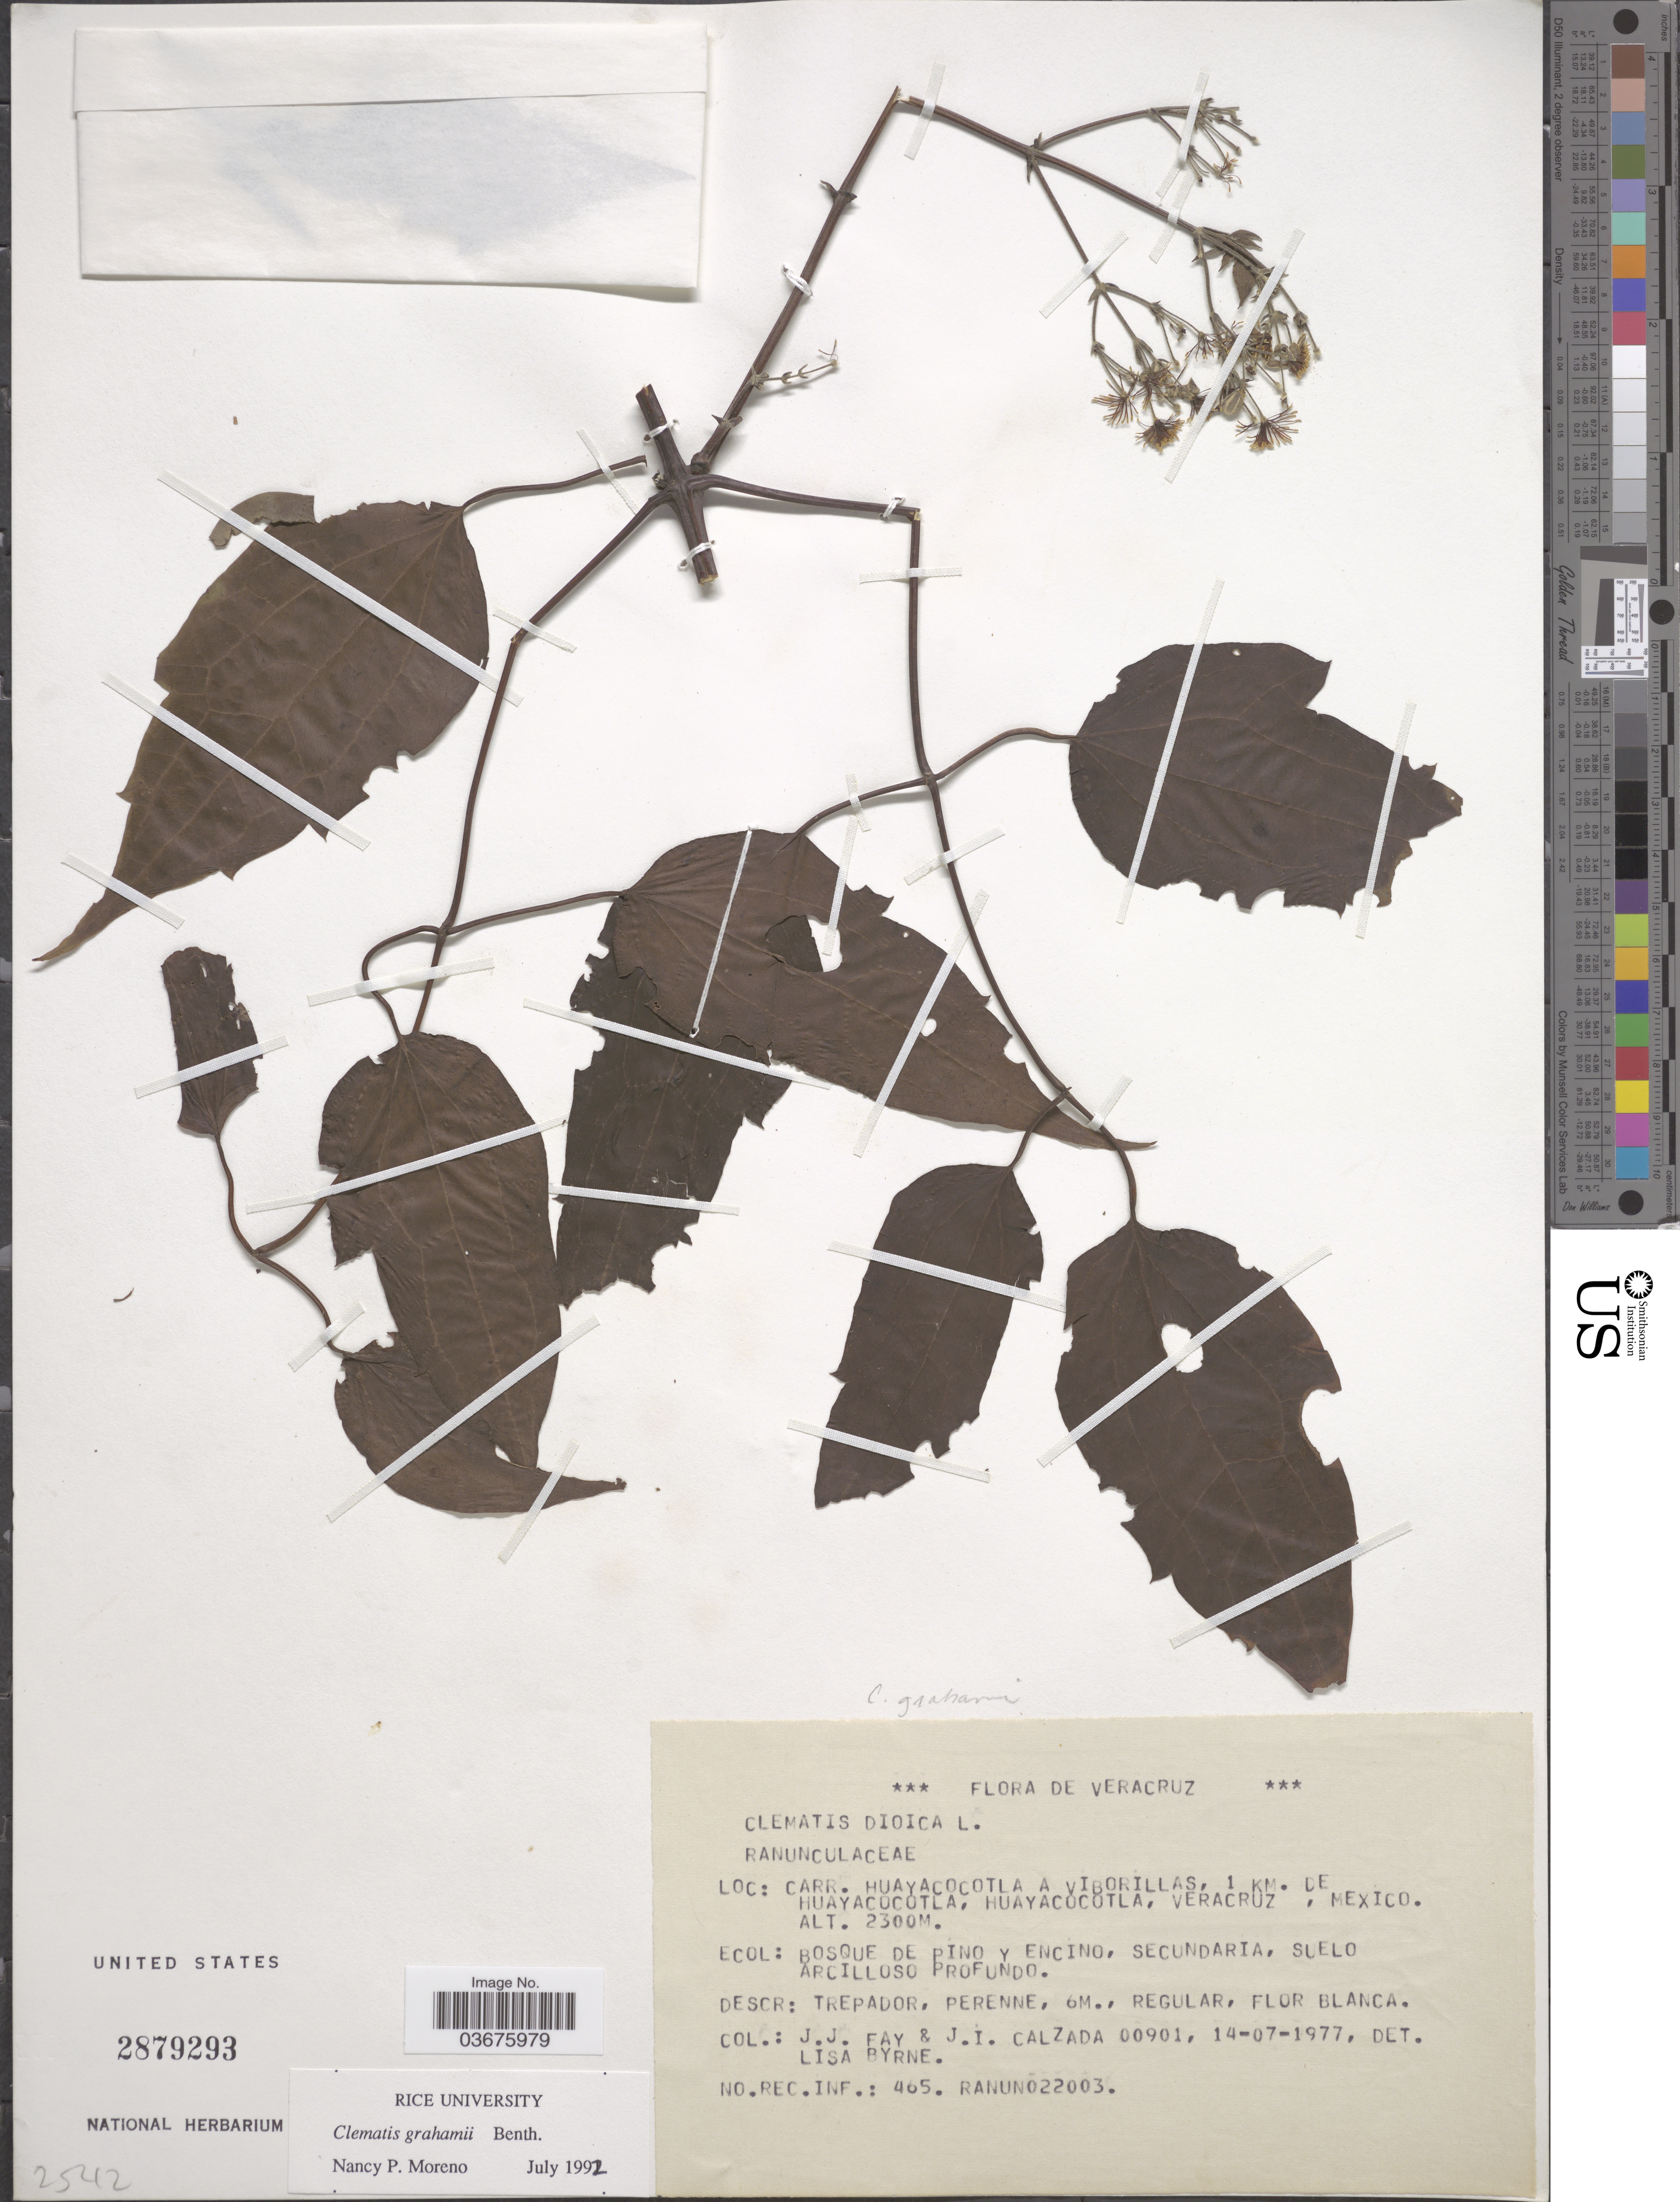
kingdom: Plantae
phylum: Tracheophyta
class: Magnoliopsida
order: Ranunculales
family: Ranunculaceae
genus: Clematis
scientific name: Clematis grahamii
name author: Benth.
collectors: J. Fay & J. I. Calzada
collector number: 00901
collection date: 1977-07-14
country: Mexico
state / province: Veracruz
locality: Veracruz. Carr. Huayacocotla a Viborillas, 1 km. de Huayacocotla, Huayacocotla.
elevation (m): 2300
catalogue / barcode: US 2879293